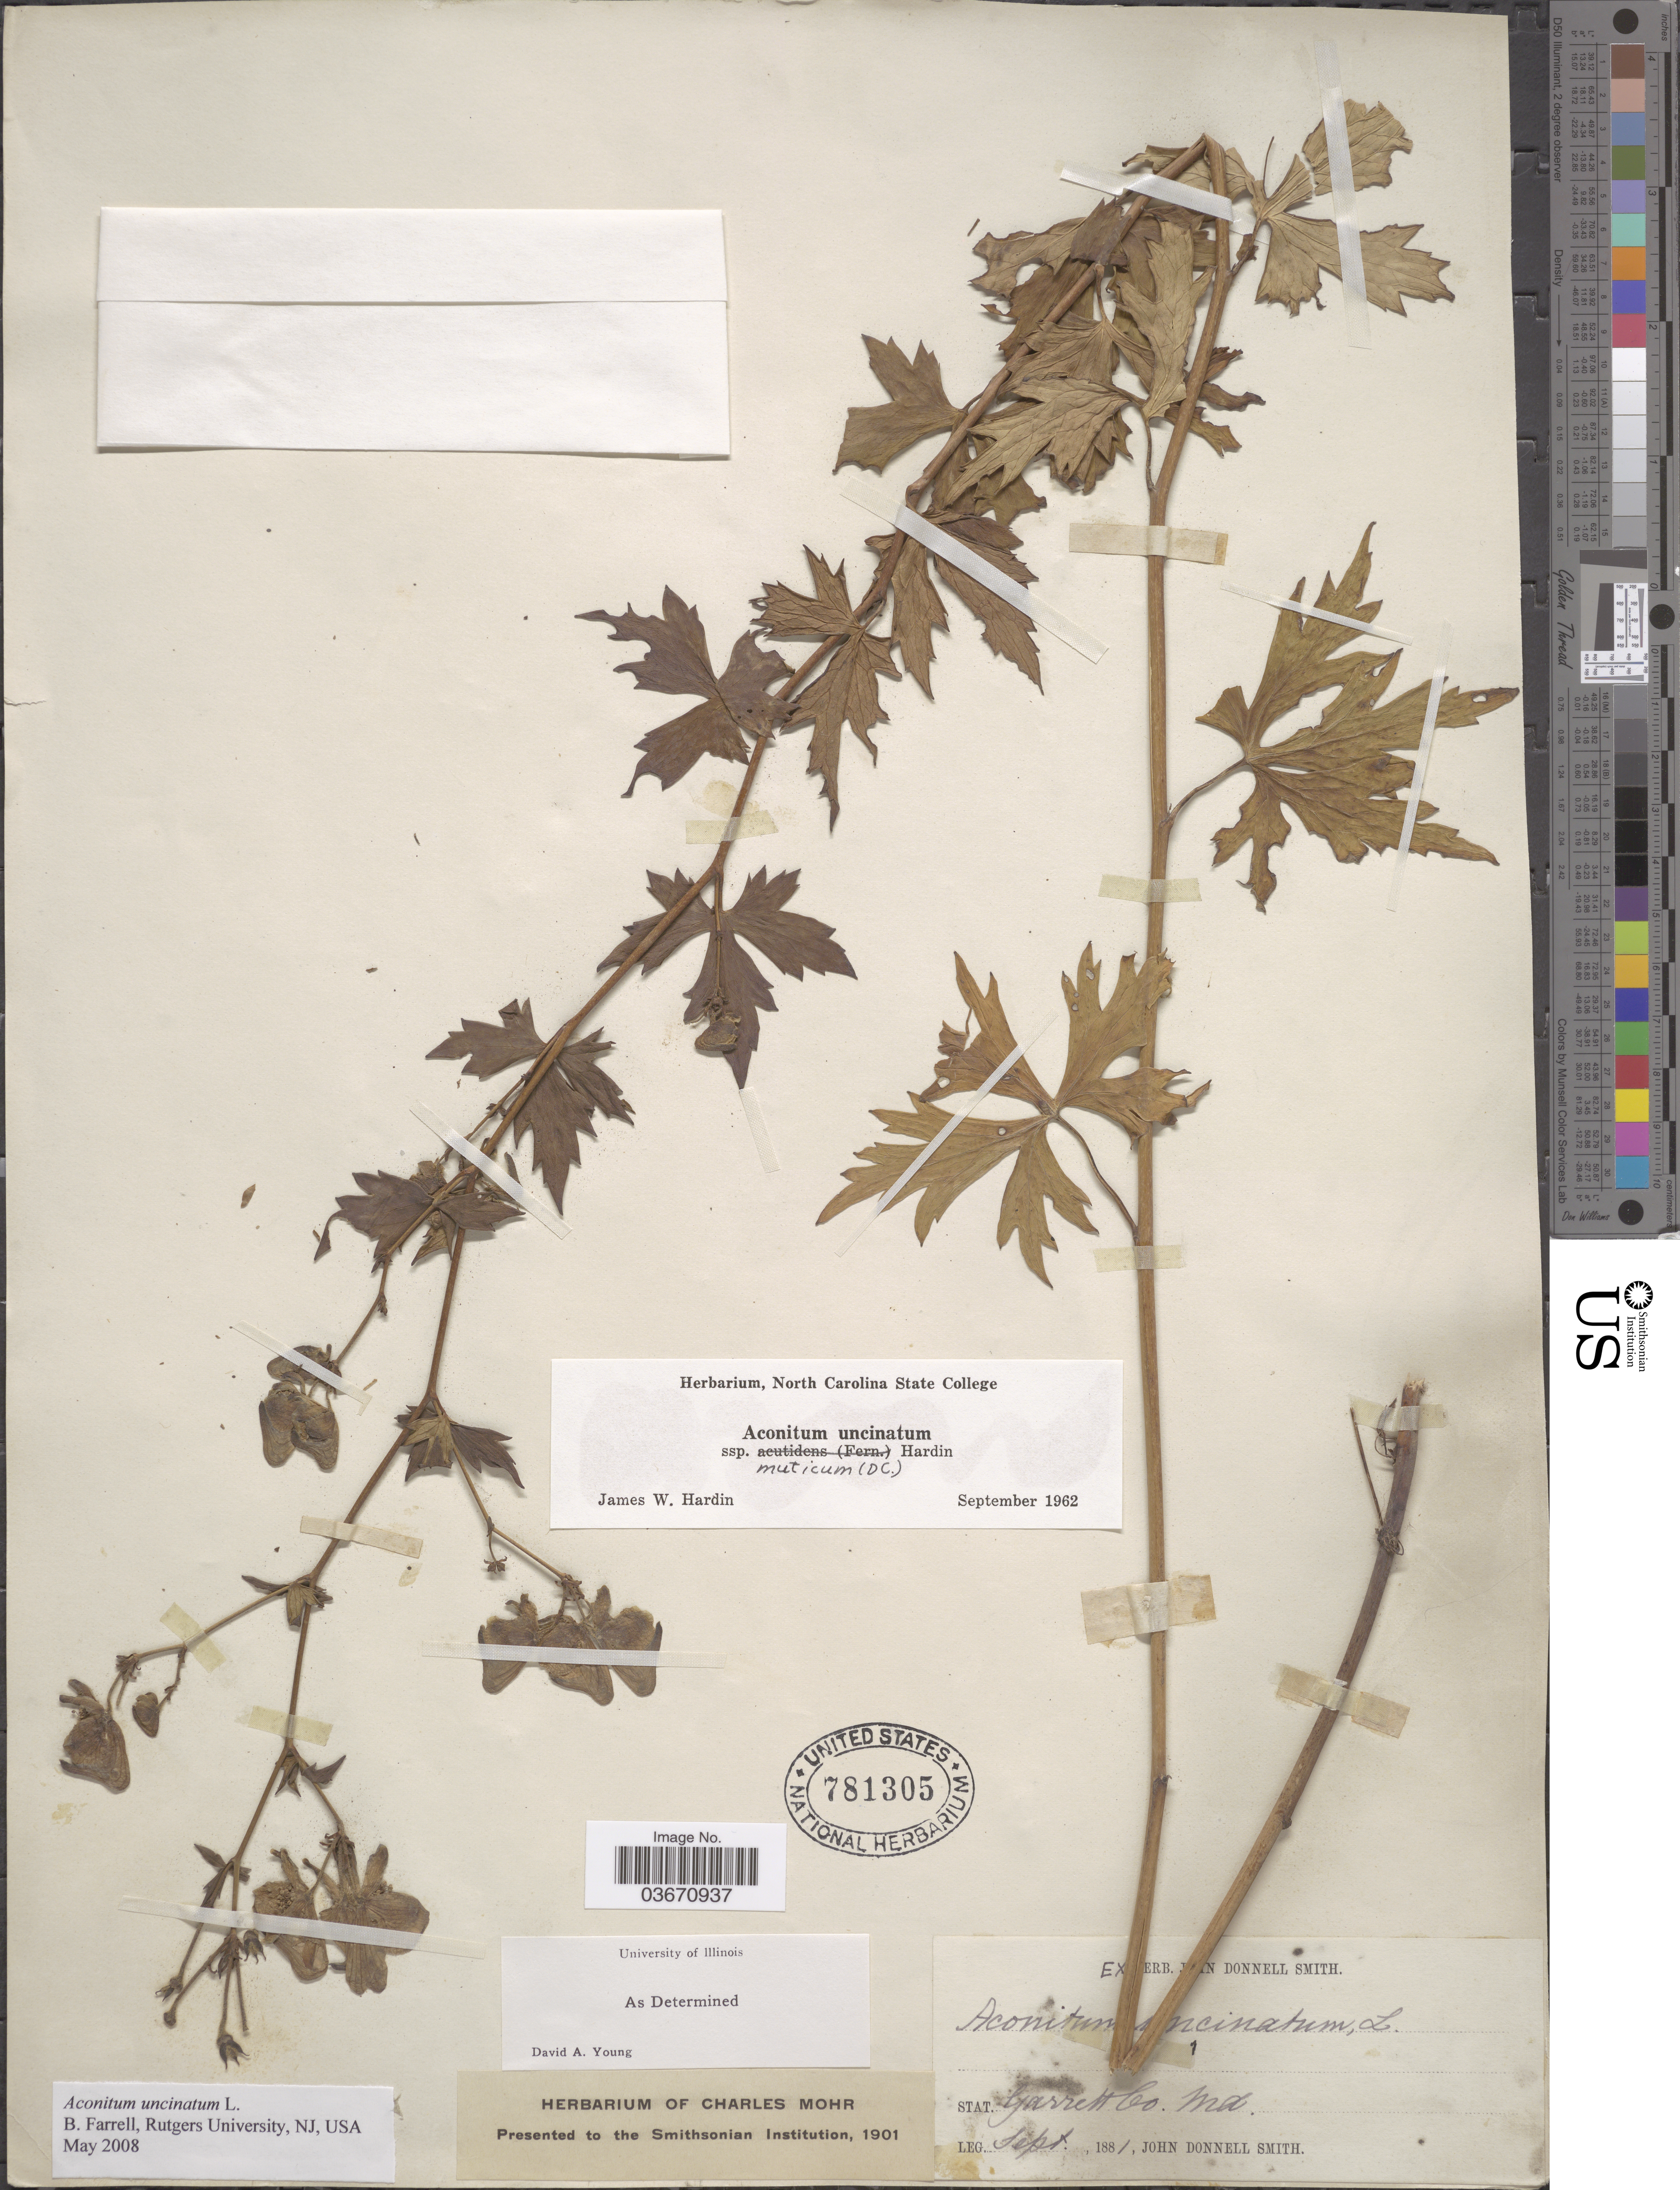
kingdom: Plantae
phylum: Tracheophyta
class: Magnoliopsida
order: Ranunculales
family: Ranunculaceae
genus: Aconitum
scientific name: Aconitum uncinatum subsp. muticum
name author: (DC.) Hardin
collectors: J. Donnell Smith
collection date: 1881-09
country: United States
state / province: Maryland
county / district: Garrett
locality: Stat. Garrett Co.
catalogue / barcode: US 781305